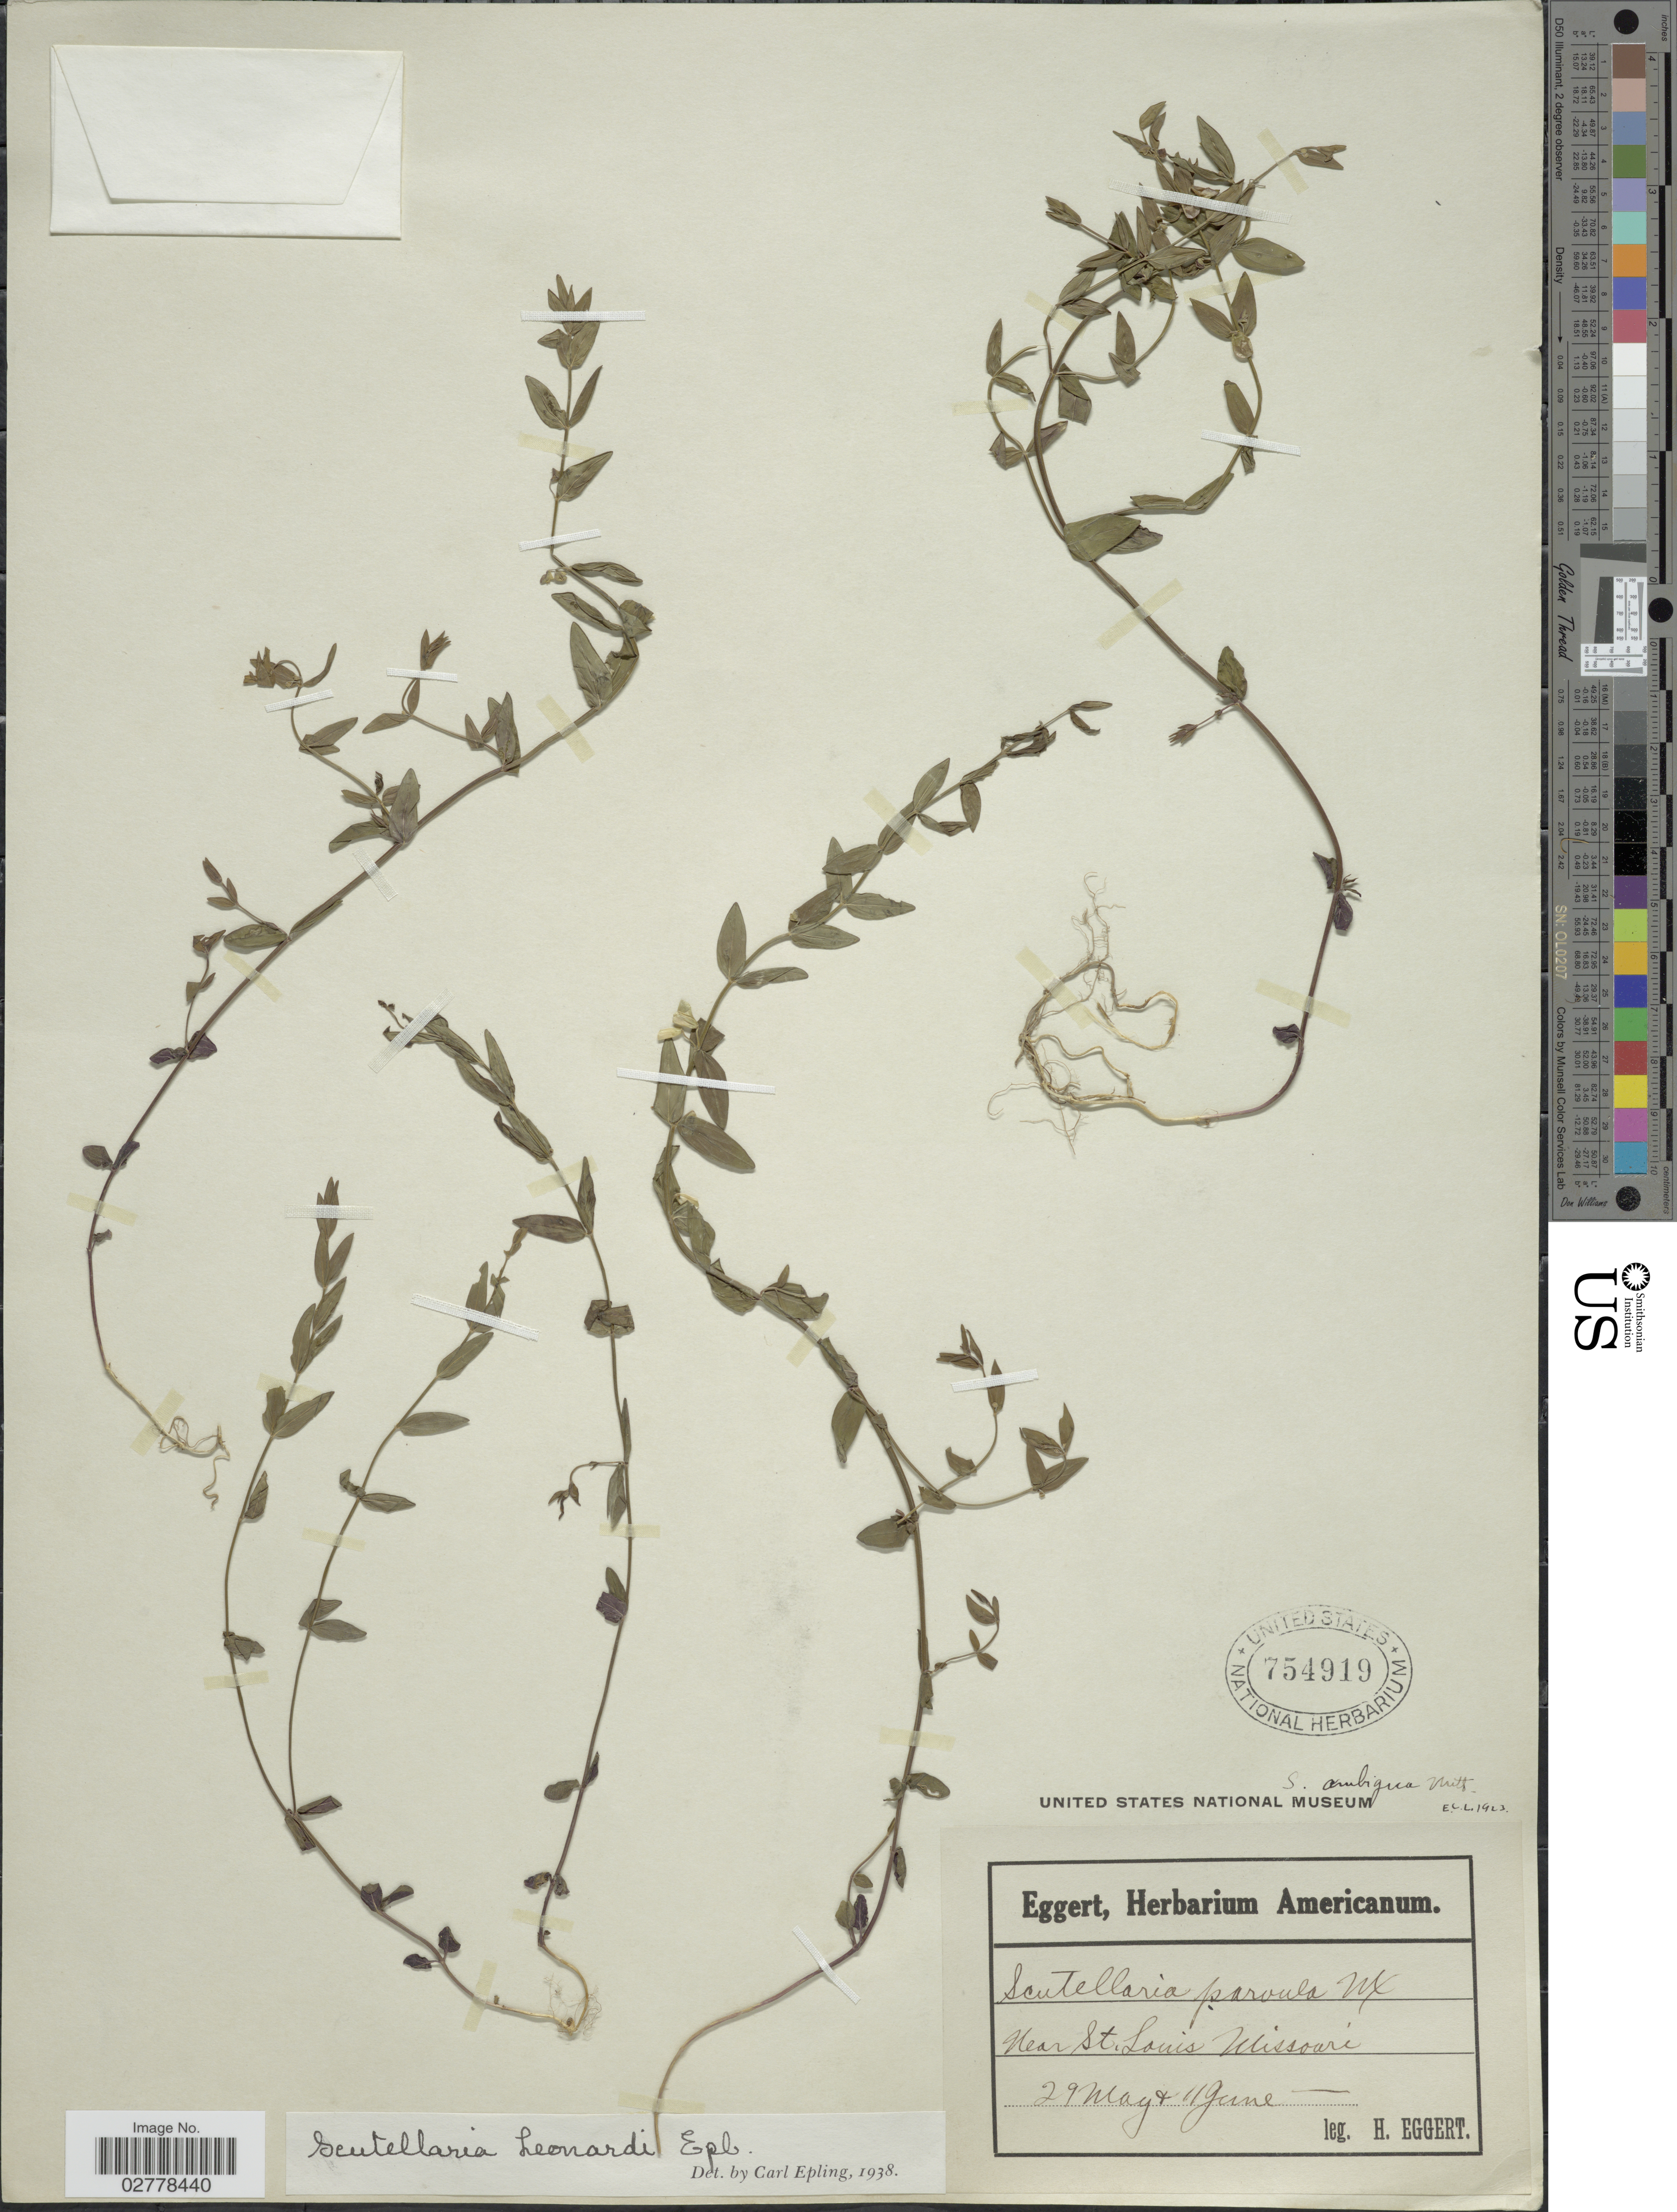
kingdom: Plantae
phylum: Tracheophyta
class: Magnoliopsida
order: Lamiales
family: Lamiaceae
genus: Scutellaria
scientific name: Scutellaria leonardii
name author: Epling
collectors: H. Eggert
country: United States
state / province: Missouri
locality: Near St. Louis.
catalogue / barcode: US 754919